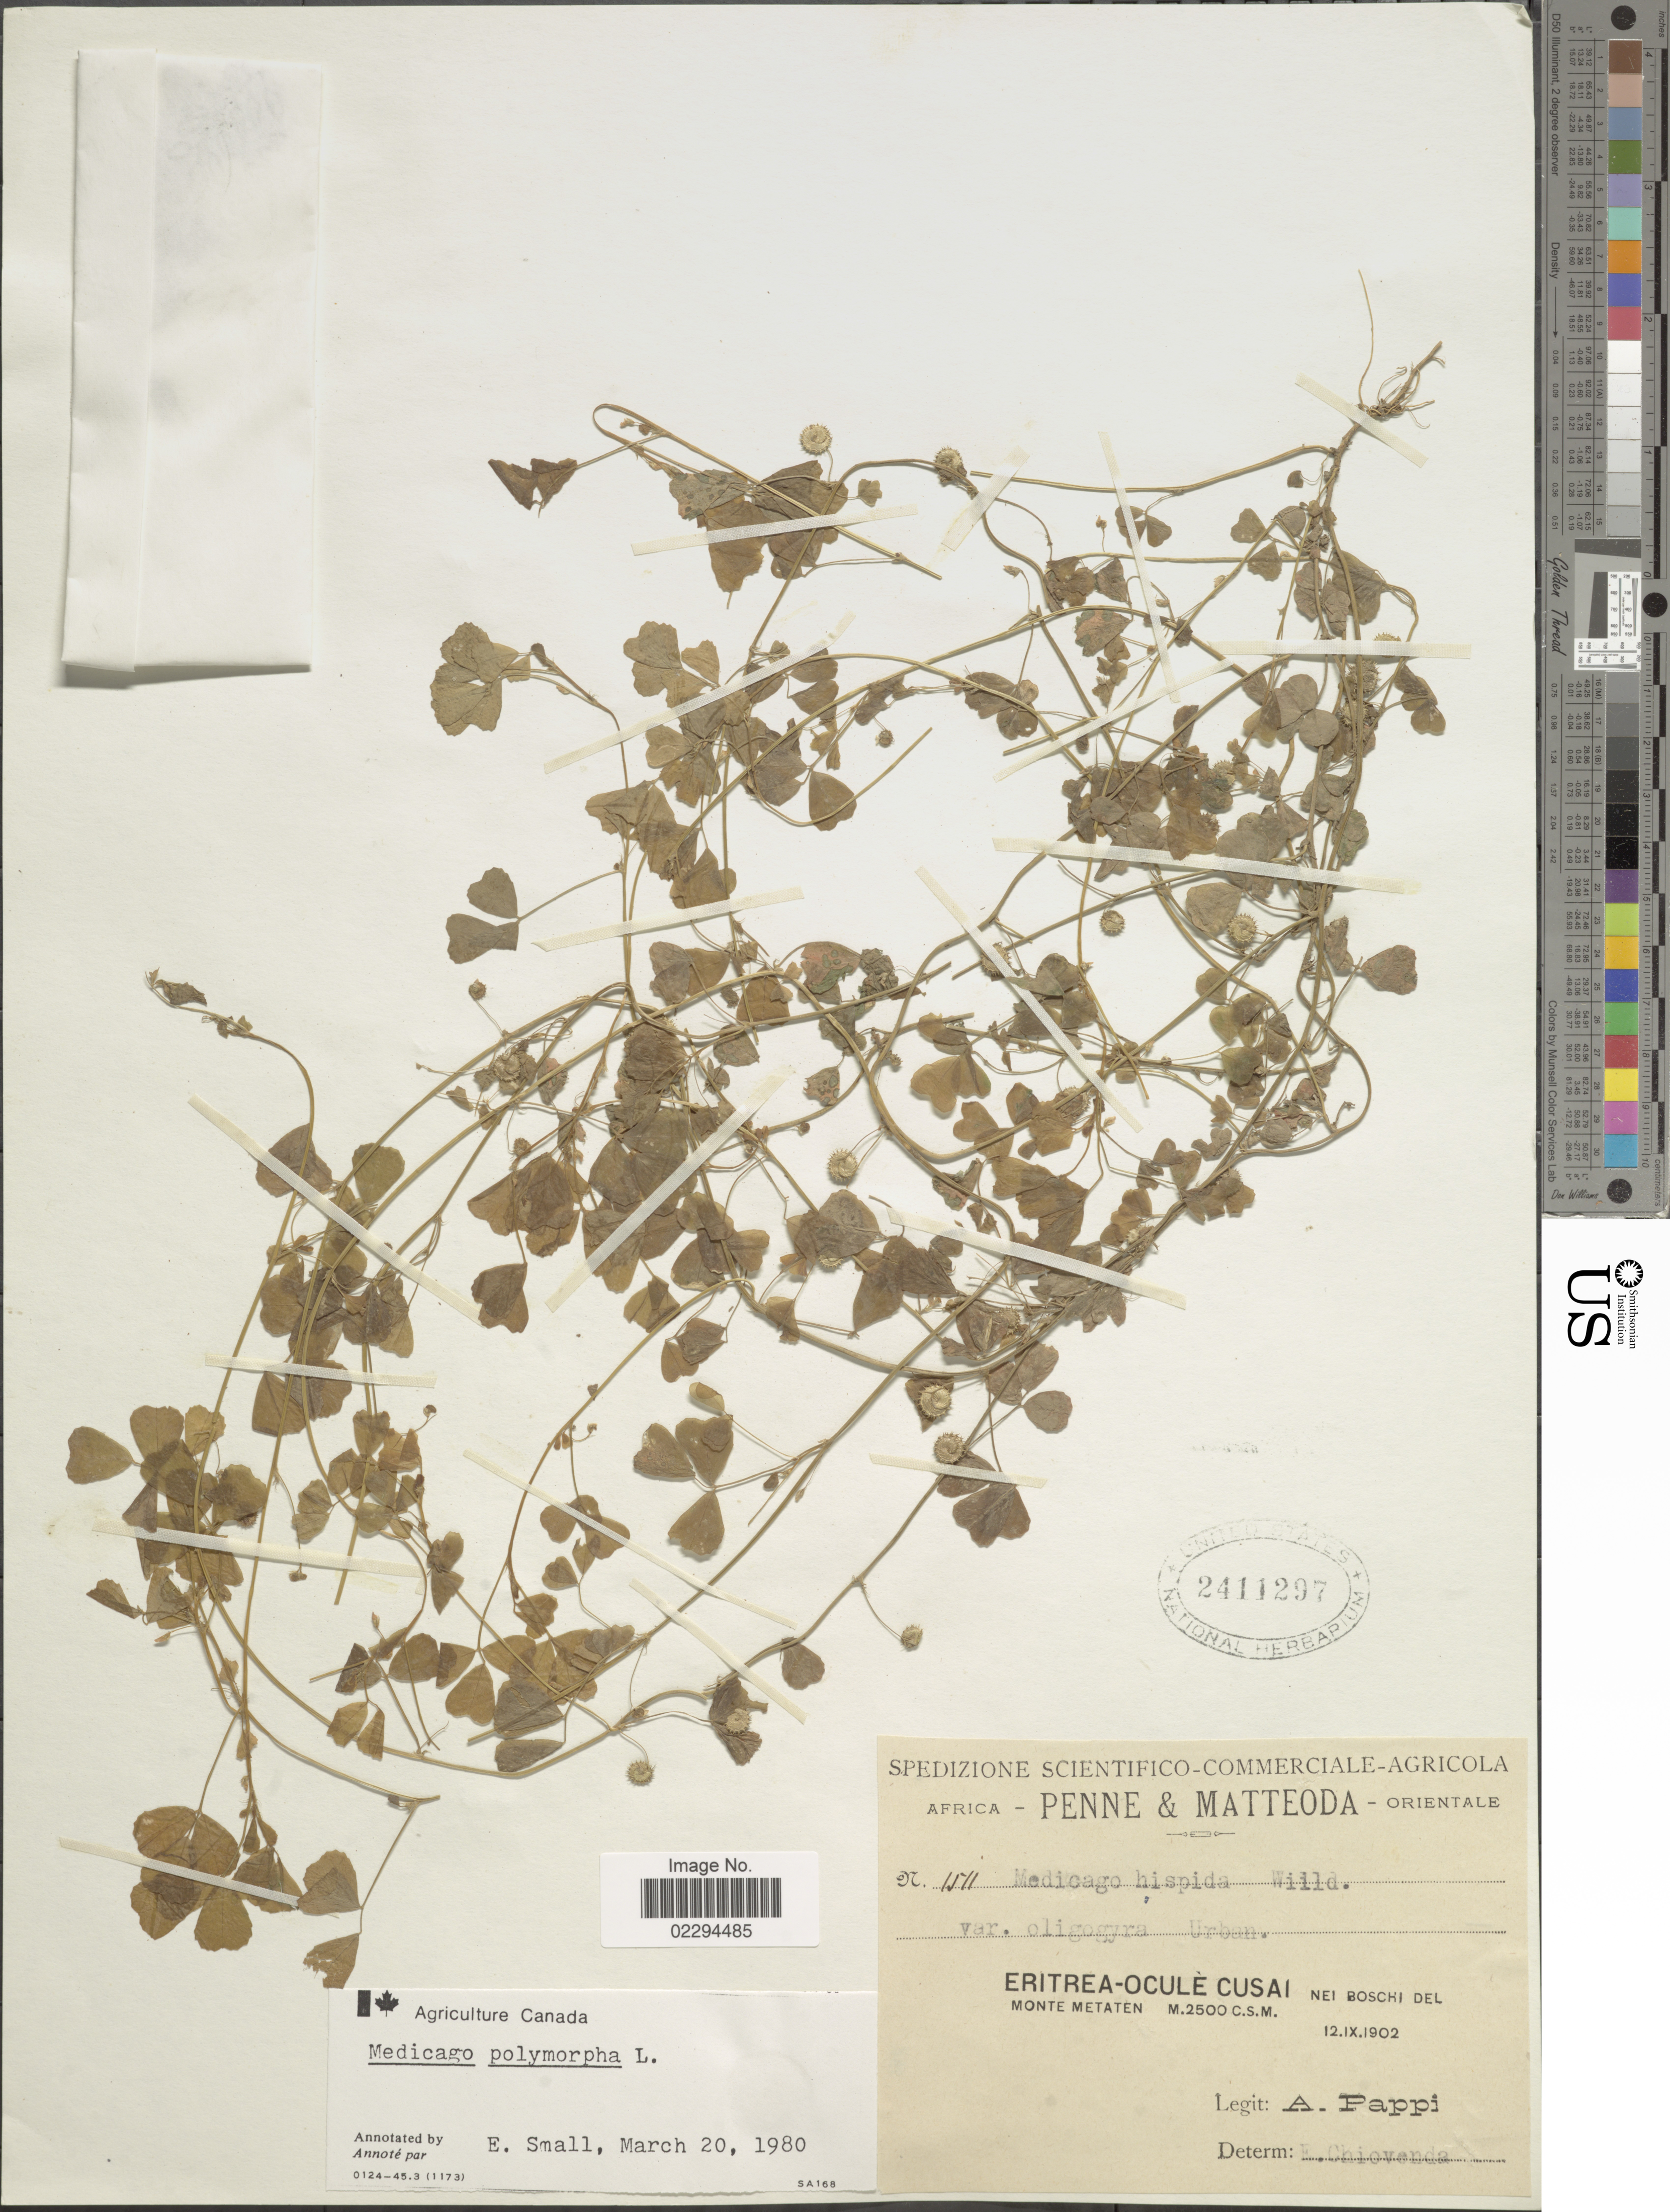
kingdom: Plantae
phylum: Tracheophyta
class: Magnoliopsida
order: Fabales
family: Fabaceae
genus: Medicago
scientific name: Medicago polymorpha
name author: L.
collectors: A. Pappi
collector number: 1511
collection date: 1902-09-12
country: Eritrea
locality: Eritrea-Oculè Cusai nei boschi del monte metaten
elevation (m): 2500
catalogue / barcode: US 2411297